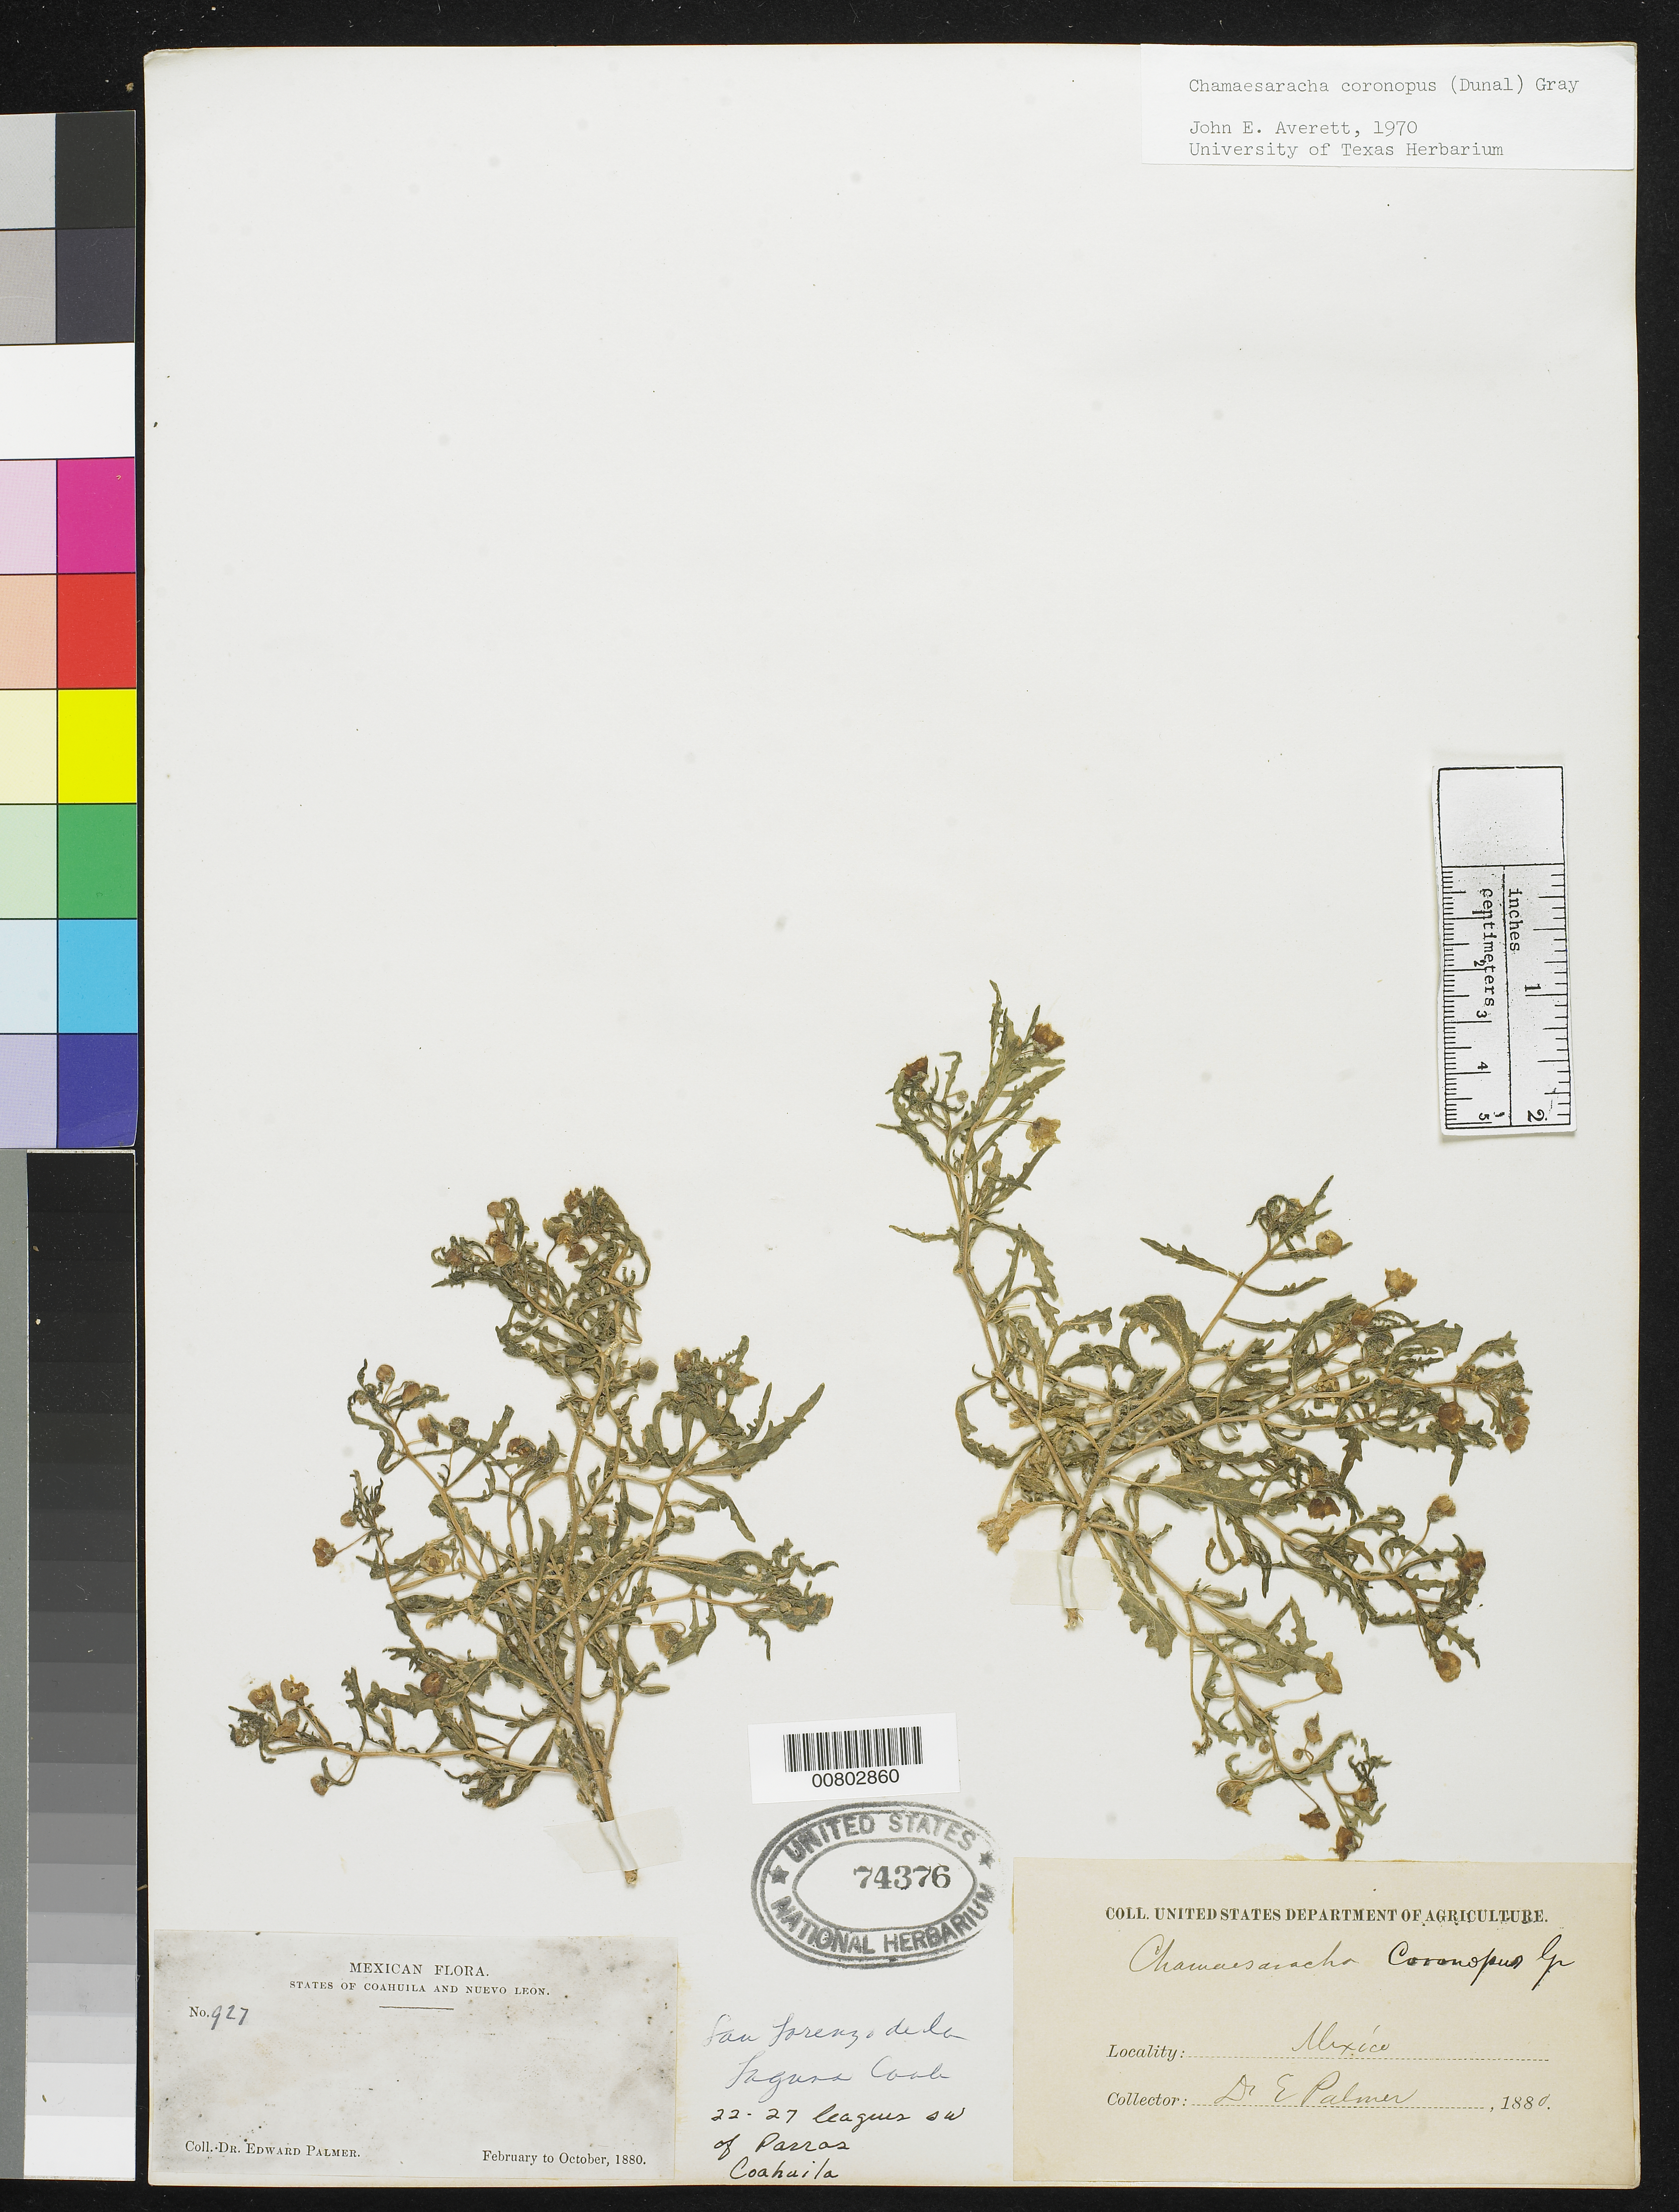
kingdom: Plantae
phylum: Tracheophyta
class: Magnoliopsida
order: Solanales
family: Solanaceae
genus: Chamaesaracha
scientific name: Chamaesaracha coronopus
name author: (Dunal) A. Gray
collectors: E. Palmer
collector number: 927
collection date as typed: Feb 1880 to -- Oct 1880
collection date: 1880-02/1880-10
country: Mexico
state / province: Coahuila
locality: San Lorenzo de la Laguna, Coahuila, 22-27 leagues SW of Parras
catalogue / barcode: US 74376